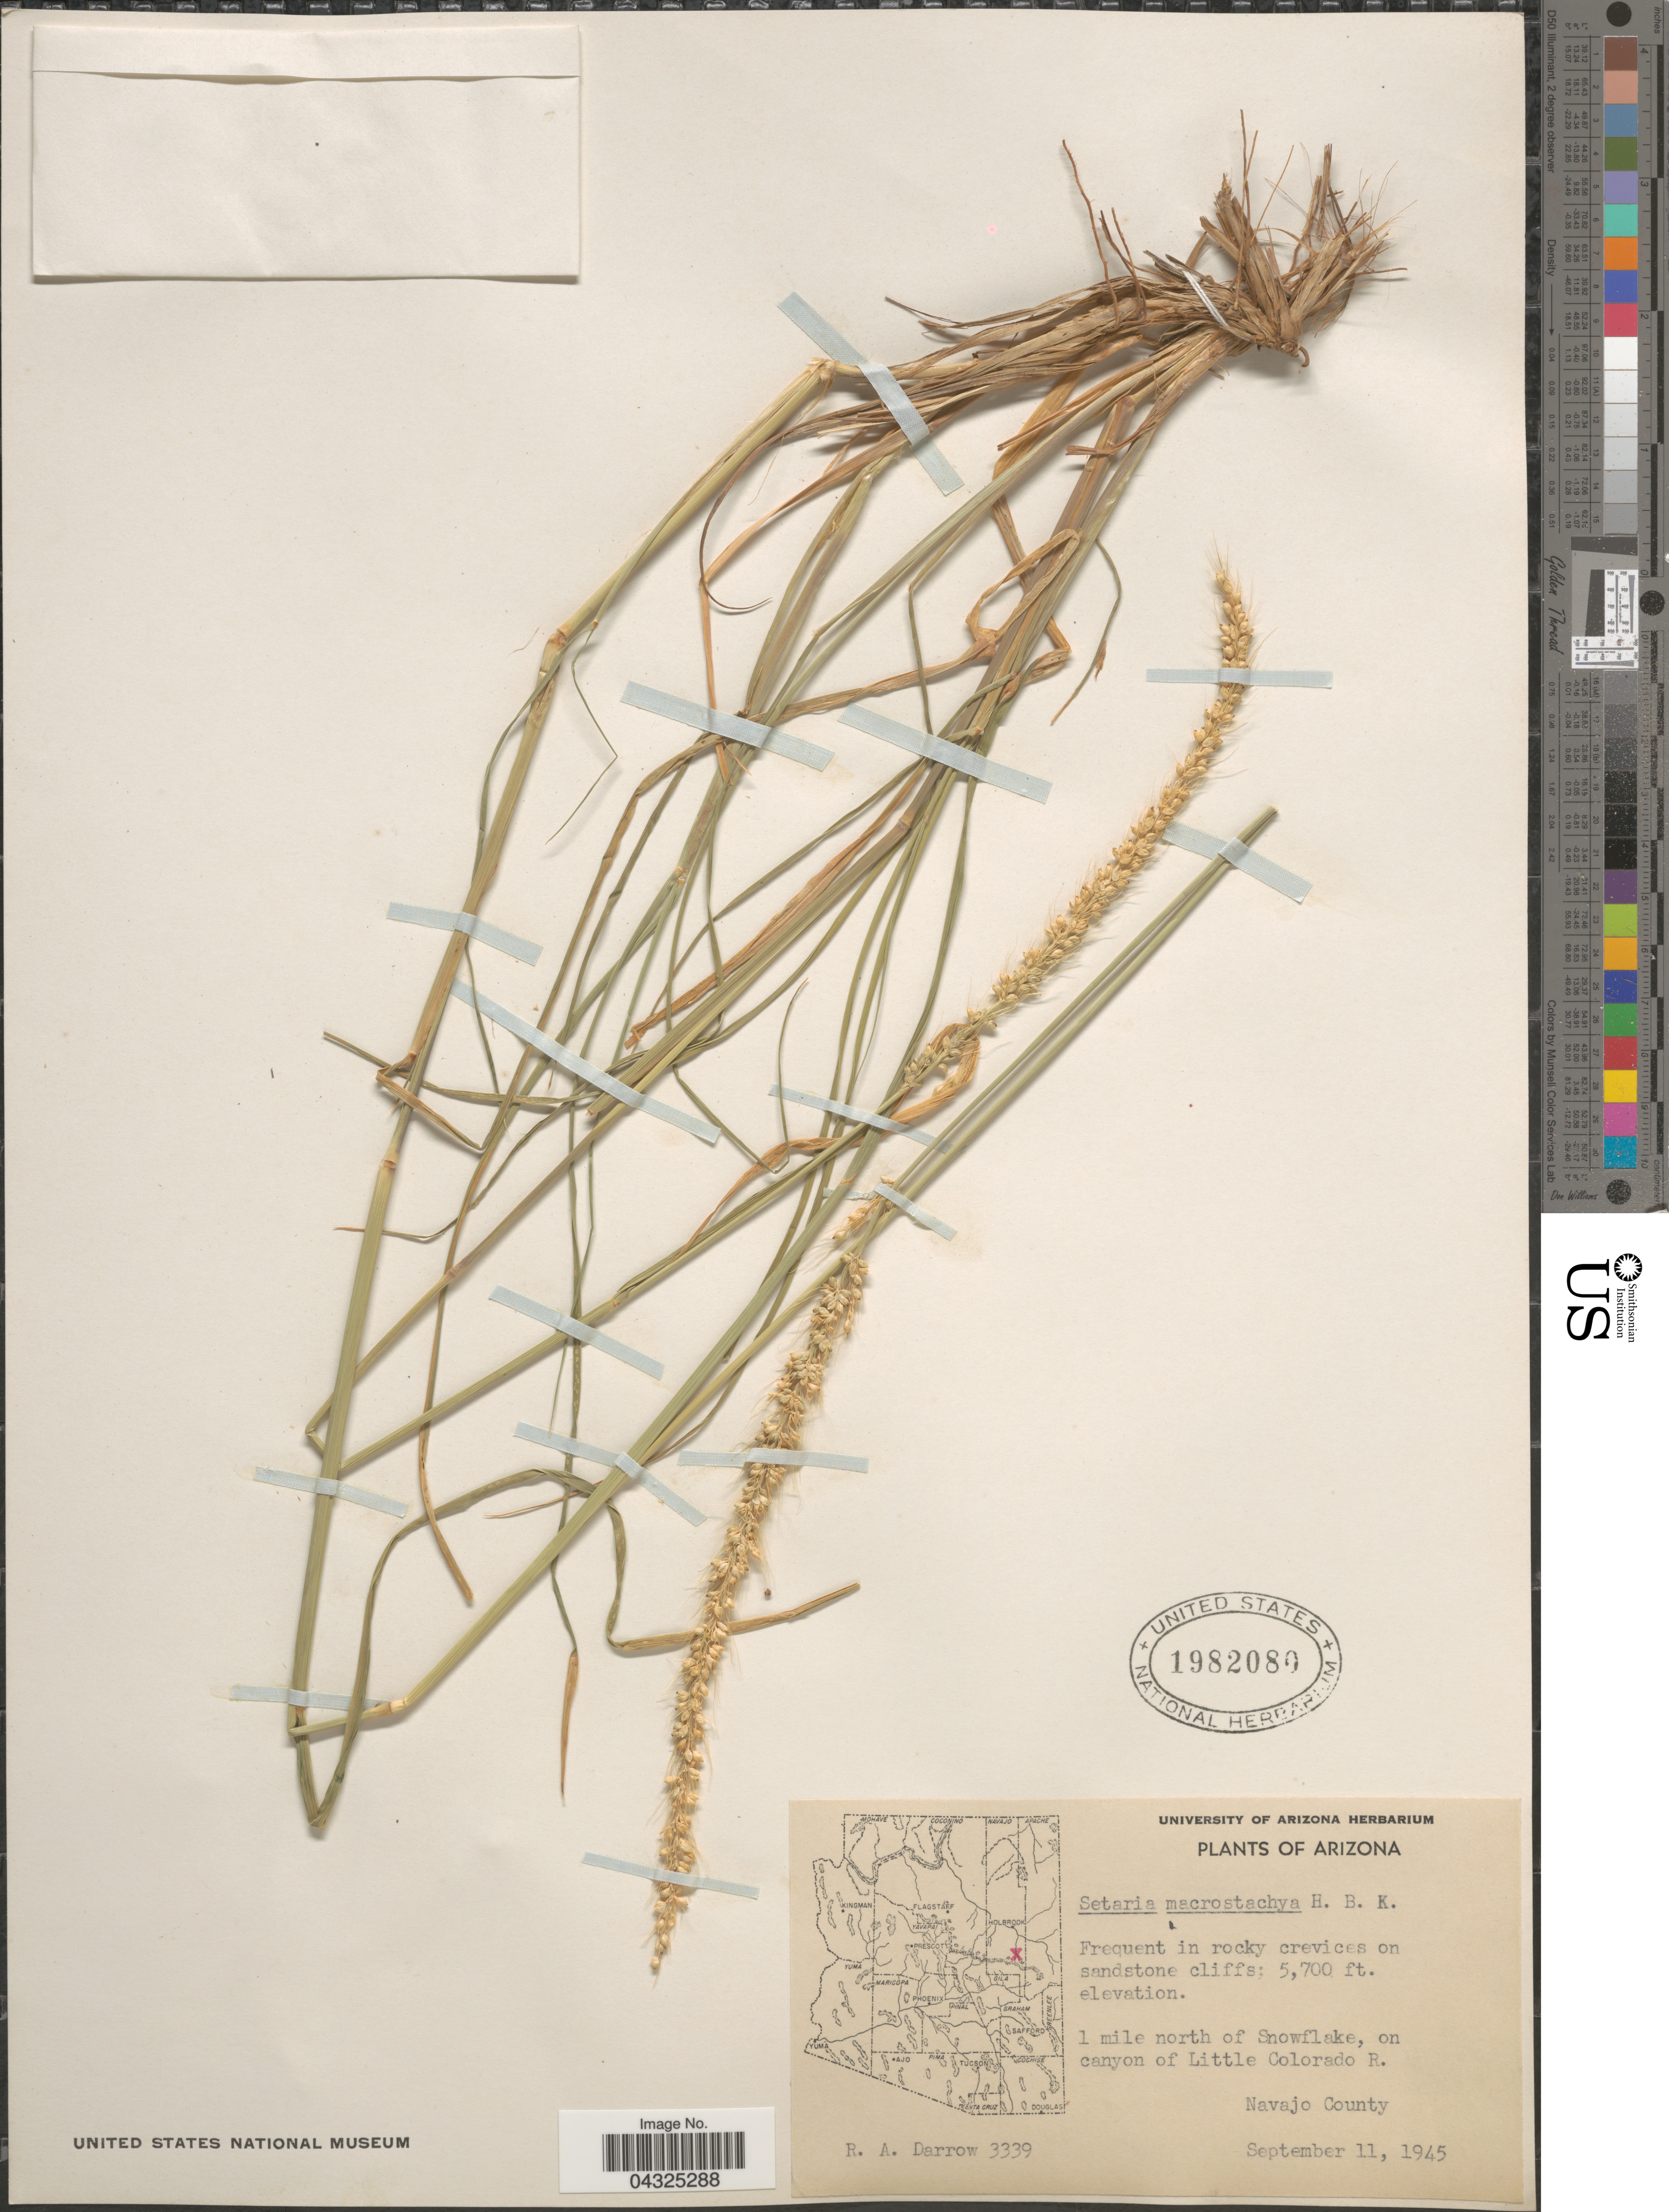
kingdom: Plantae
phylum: Tracheophyta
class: Liliopsida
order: Poales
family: Poaceae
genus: Setaria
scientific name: Setaria macrostachya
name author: Kunth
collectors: R. A. Darrow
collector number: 3339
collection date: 1945-09-11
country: United States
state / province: Arizona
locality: Frequent in rocky crevices on sandstone cliffs; 1 mile north of Snowflake, on canyon of Little Colorado R., Navajo County.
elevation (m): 1737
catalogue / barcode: US 1982080